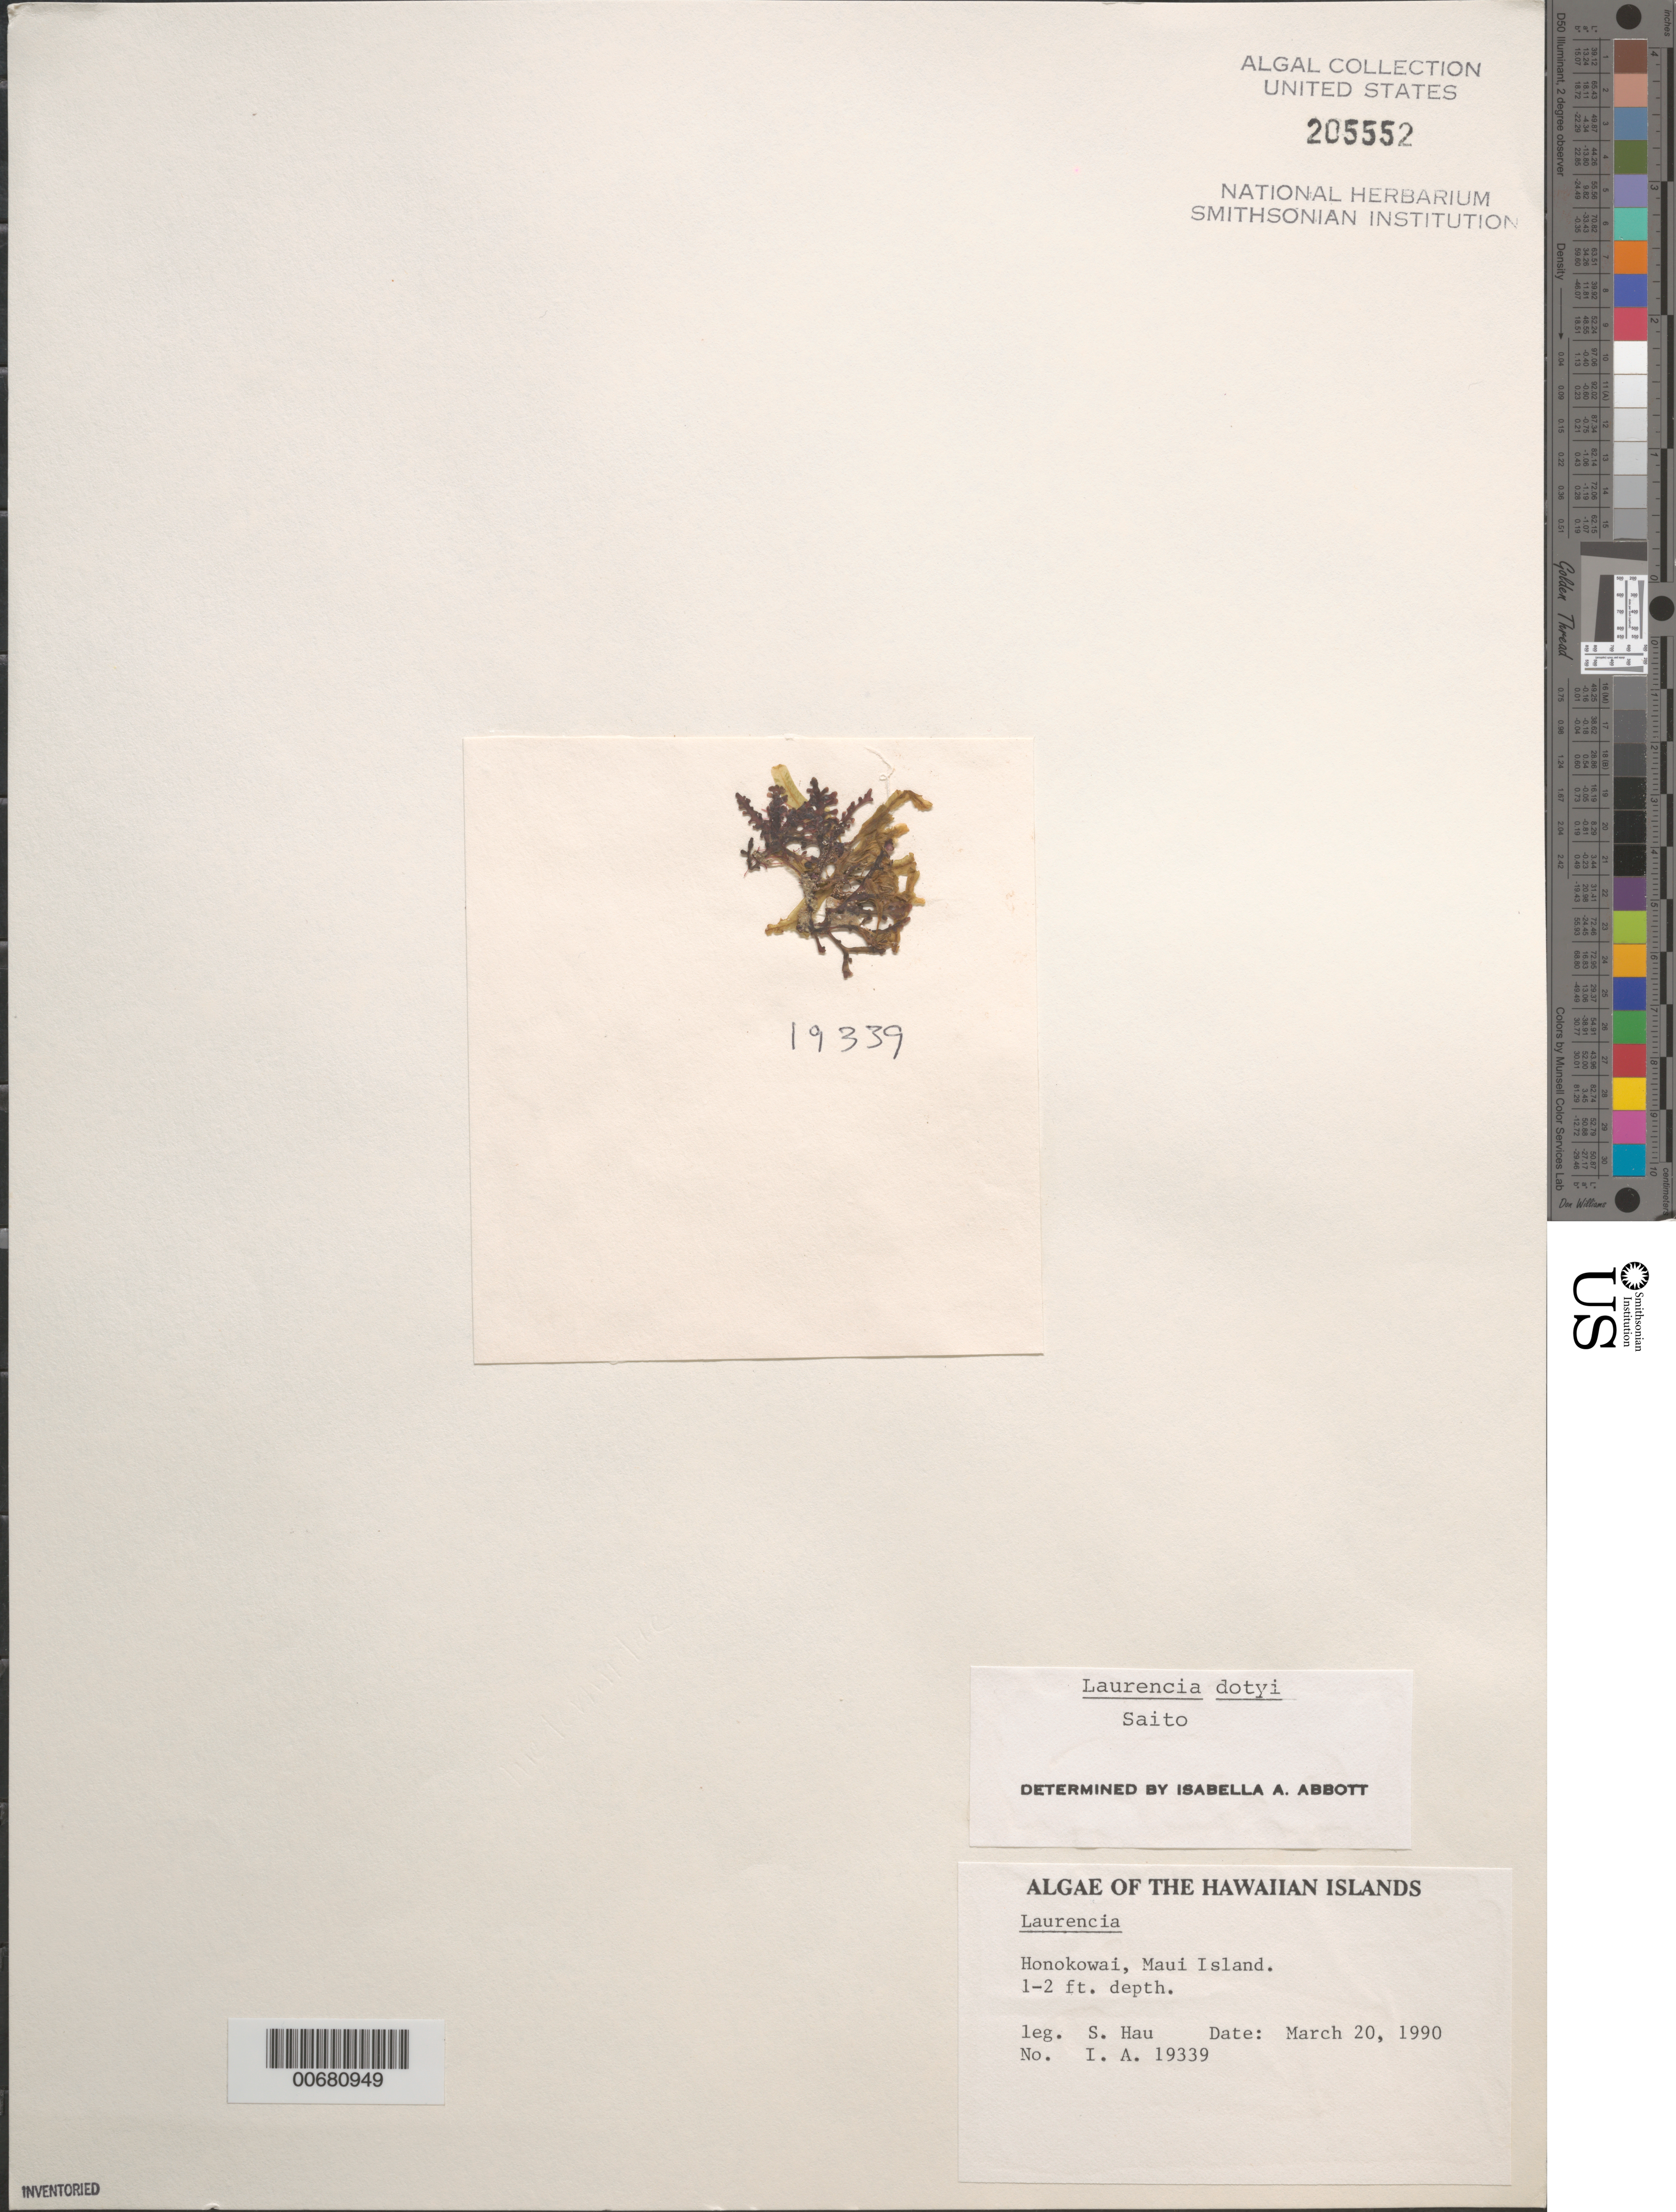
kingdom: Plantae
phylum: Rhodophyta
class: Florideophyceae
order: Ceramiales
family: Rhodomelaceae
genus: Chondrophycus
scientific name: Chondrophycus dotyi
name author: (Saito) K.W. Nam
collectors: S. Hau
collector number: IAA 19339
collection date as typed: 20 Mar 1990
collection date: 1990-03-20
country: United States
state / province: Hawaii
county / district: Maui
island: Maui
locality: Honokowai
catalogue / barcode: US 205552